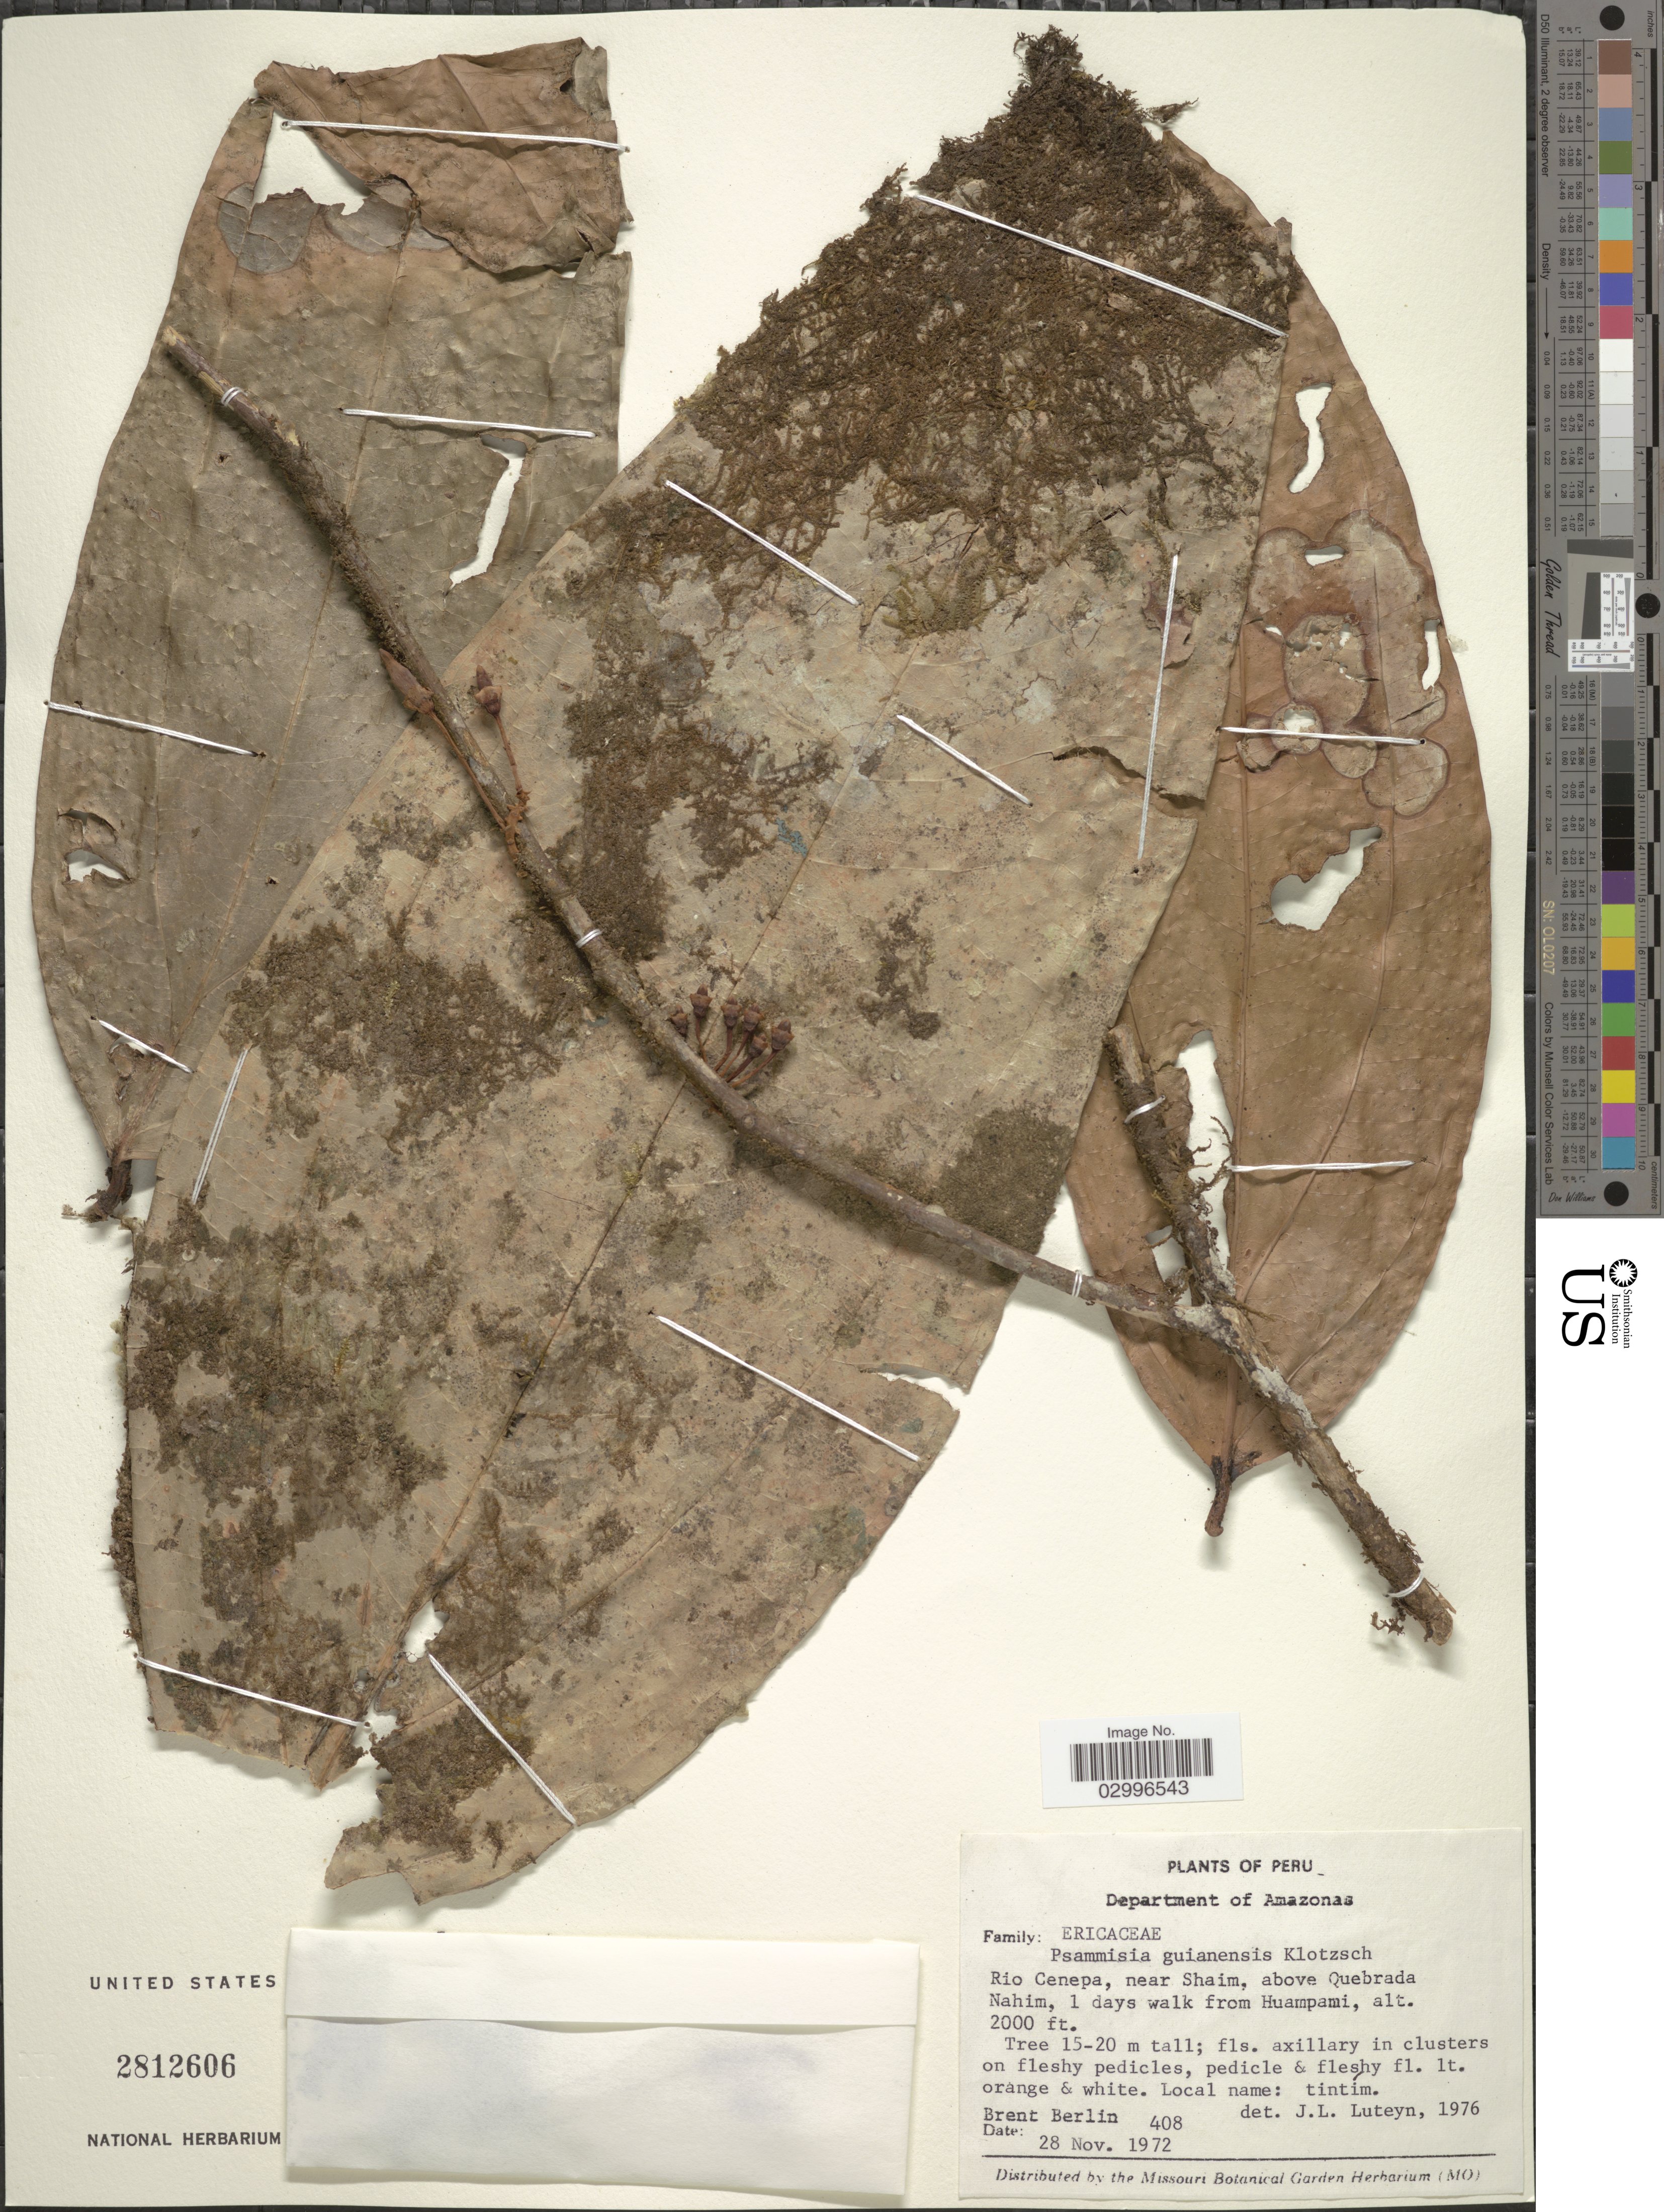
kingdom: Plantae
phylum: Tracheophyta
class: Magnoliopsida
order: Ericales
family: Ericaceae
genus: Psammisia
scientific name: Psammisia guianensis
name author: Klotzsch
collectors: B. Berlin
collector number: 408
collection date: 1972-11-28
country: Peru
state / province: Amazonas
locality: Department of Amazonas. Rio Cenepa, near Shaim, above Quebrada Nahim, 1 days walk from Huampami.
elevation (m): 610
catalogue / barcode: US 2812606